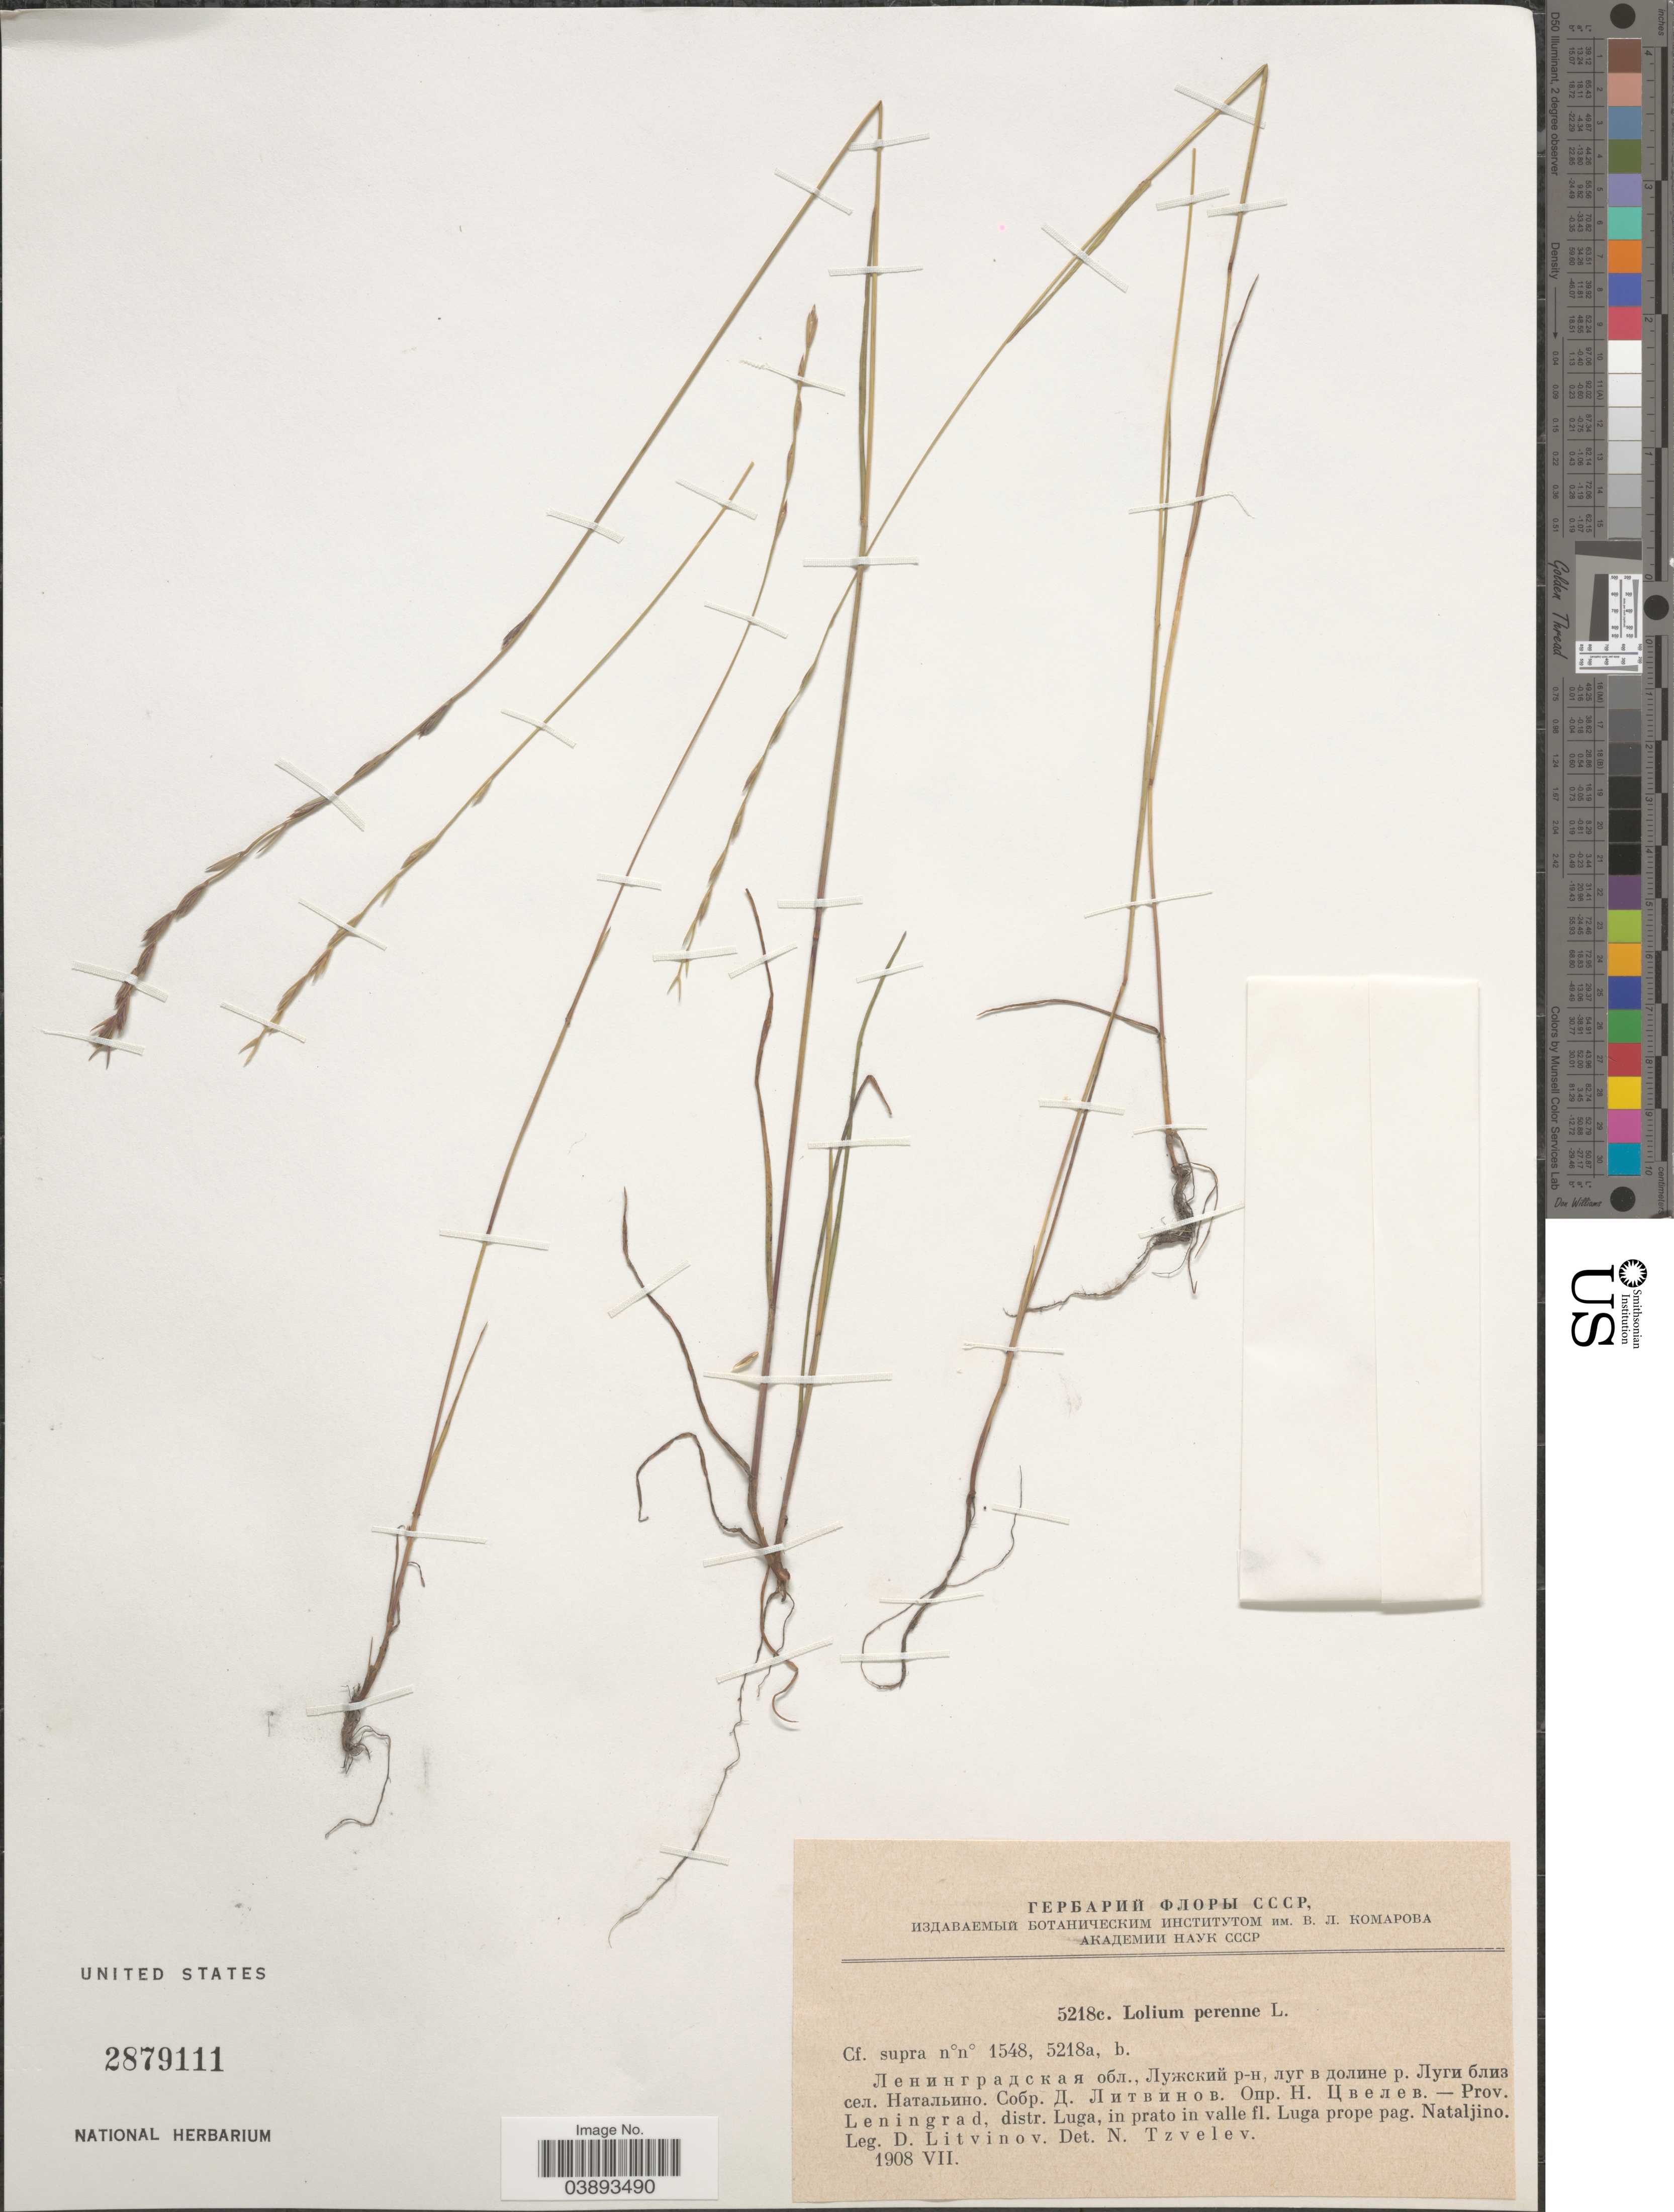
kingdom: Plantae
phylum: Tracheophyta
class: Liliopsida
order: Poales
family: Poaceae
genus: Lolium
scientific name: Lolium perenne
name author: L.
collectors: D. Litvinov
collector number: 5218c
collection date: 1908-07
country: Russian Federation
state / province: Leningrad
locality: Prov. Leningrad, distr. Luga, in prato in valle fl. Luga prope pag. Nataljino.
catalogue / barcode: US 2879111